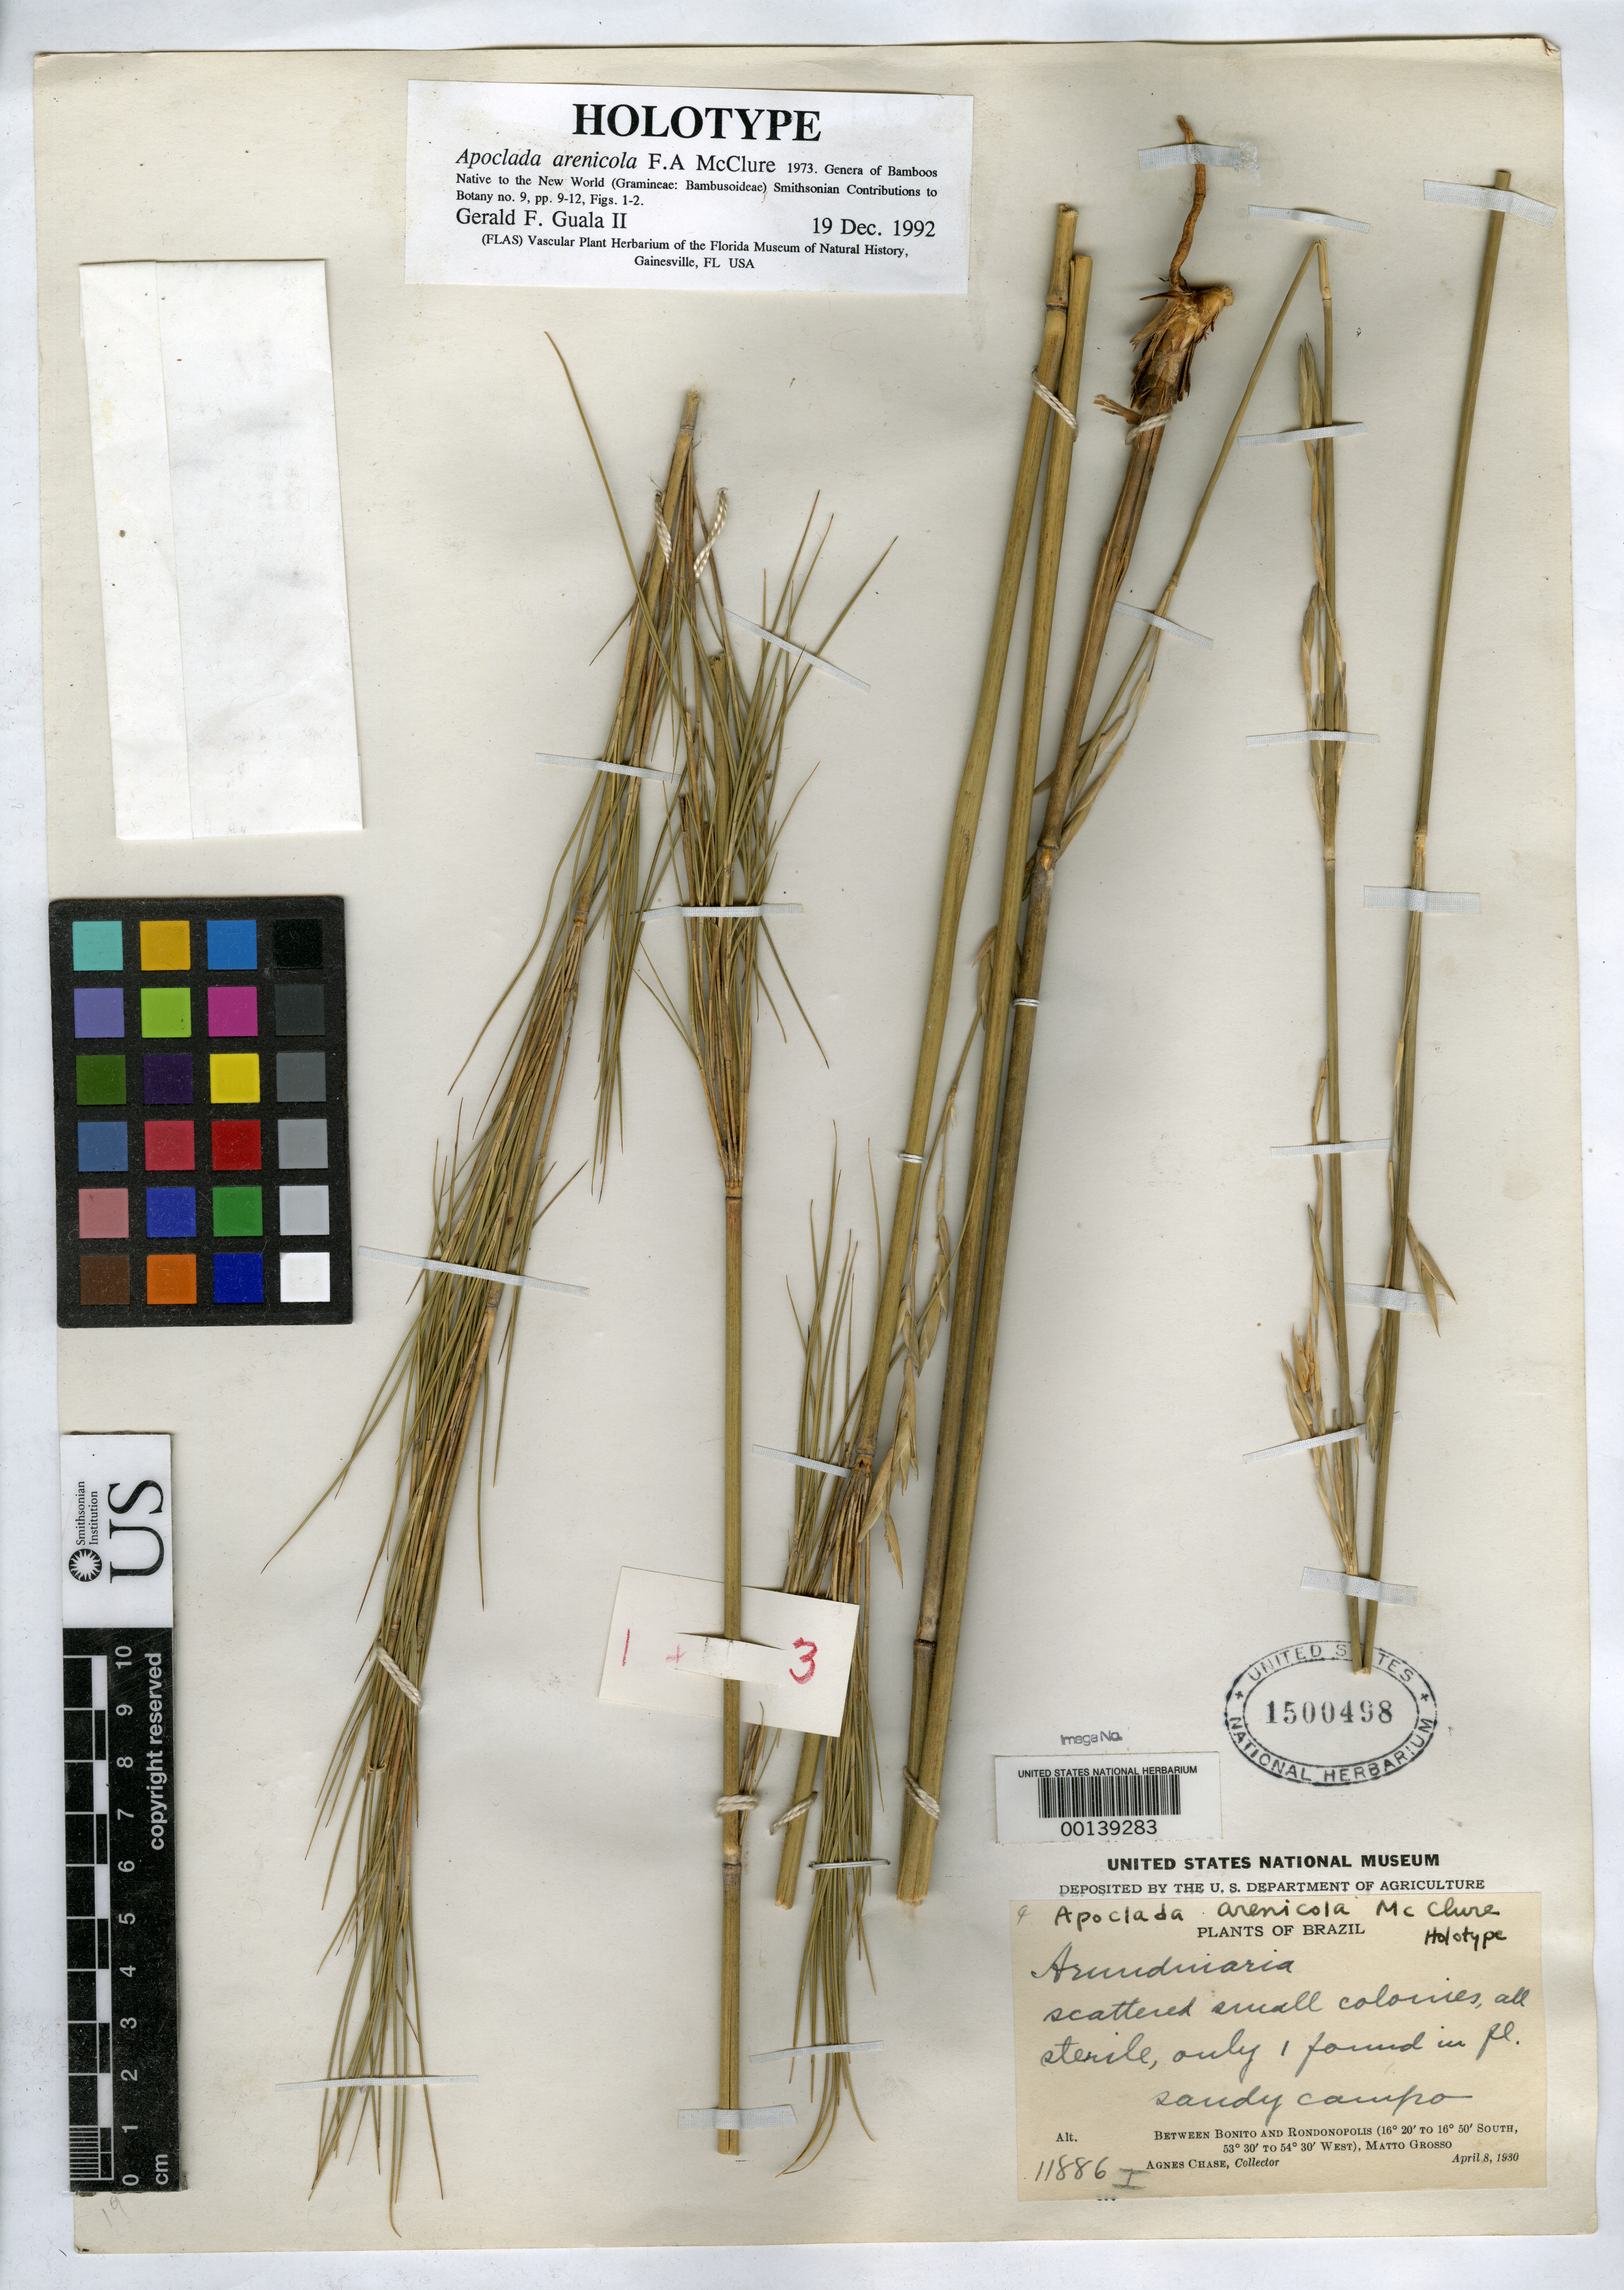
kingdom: Plantae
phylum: Tracheophyta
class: Liliopsida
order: Poales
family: Poaceae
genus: Apoclada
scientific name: Apoclada arenicola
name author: McClure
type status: Holotype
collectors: A. Chase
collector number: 11886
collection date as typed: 08 Apr 1930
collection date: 1930-04-08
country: Brazil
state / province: Mato Grosso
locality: Between Bonito and Rondonopolis.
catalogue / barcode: US 1500498